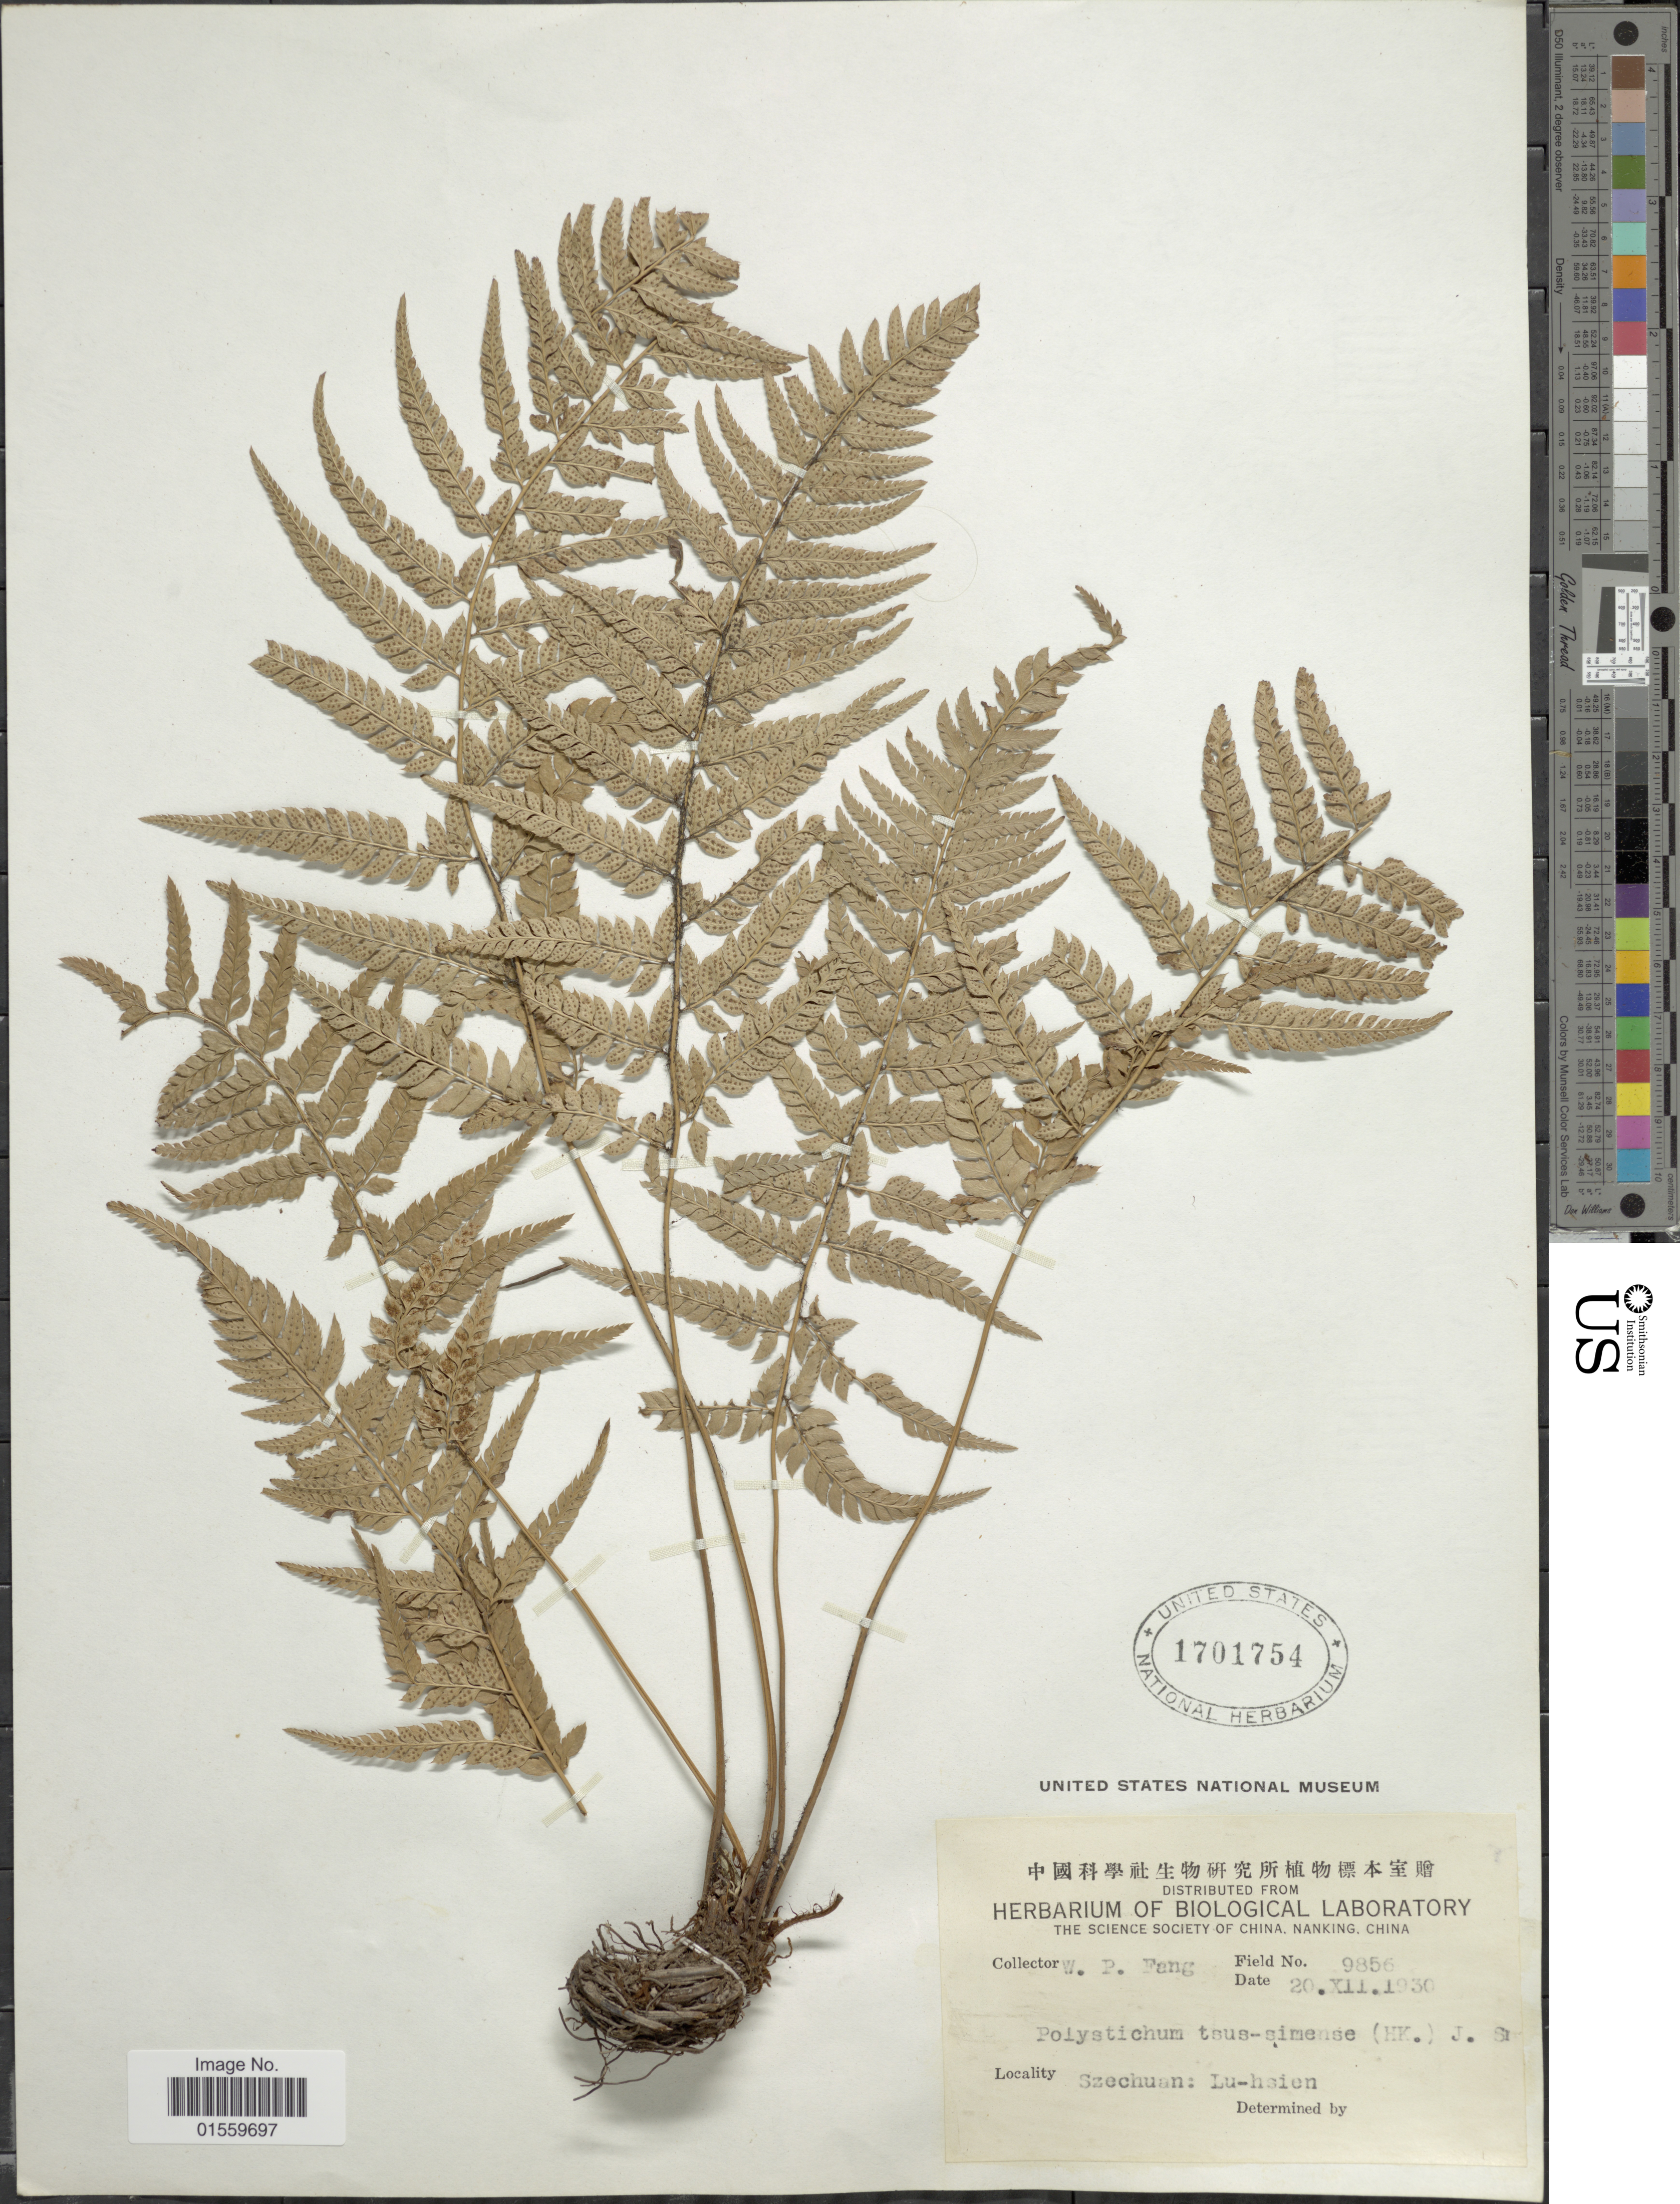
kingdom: Plantae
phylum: Tracheophyta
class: Polypodiopsida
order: Polypodiales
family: Dryopteridaceae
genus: Polystichum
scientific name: Polystichum tsus-simense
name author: (Hook.) J. Sm.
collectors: W. P. Fang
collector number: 9856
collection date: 1930-12-20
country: China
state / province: Sichuan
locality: Locality, Szechuan: Lu-hsien.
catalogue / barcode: US 1701754